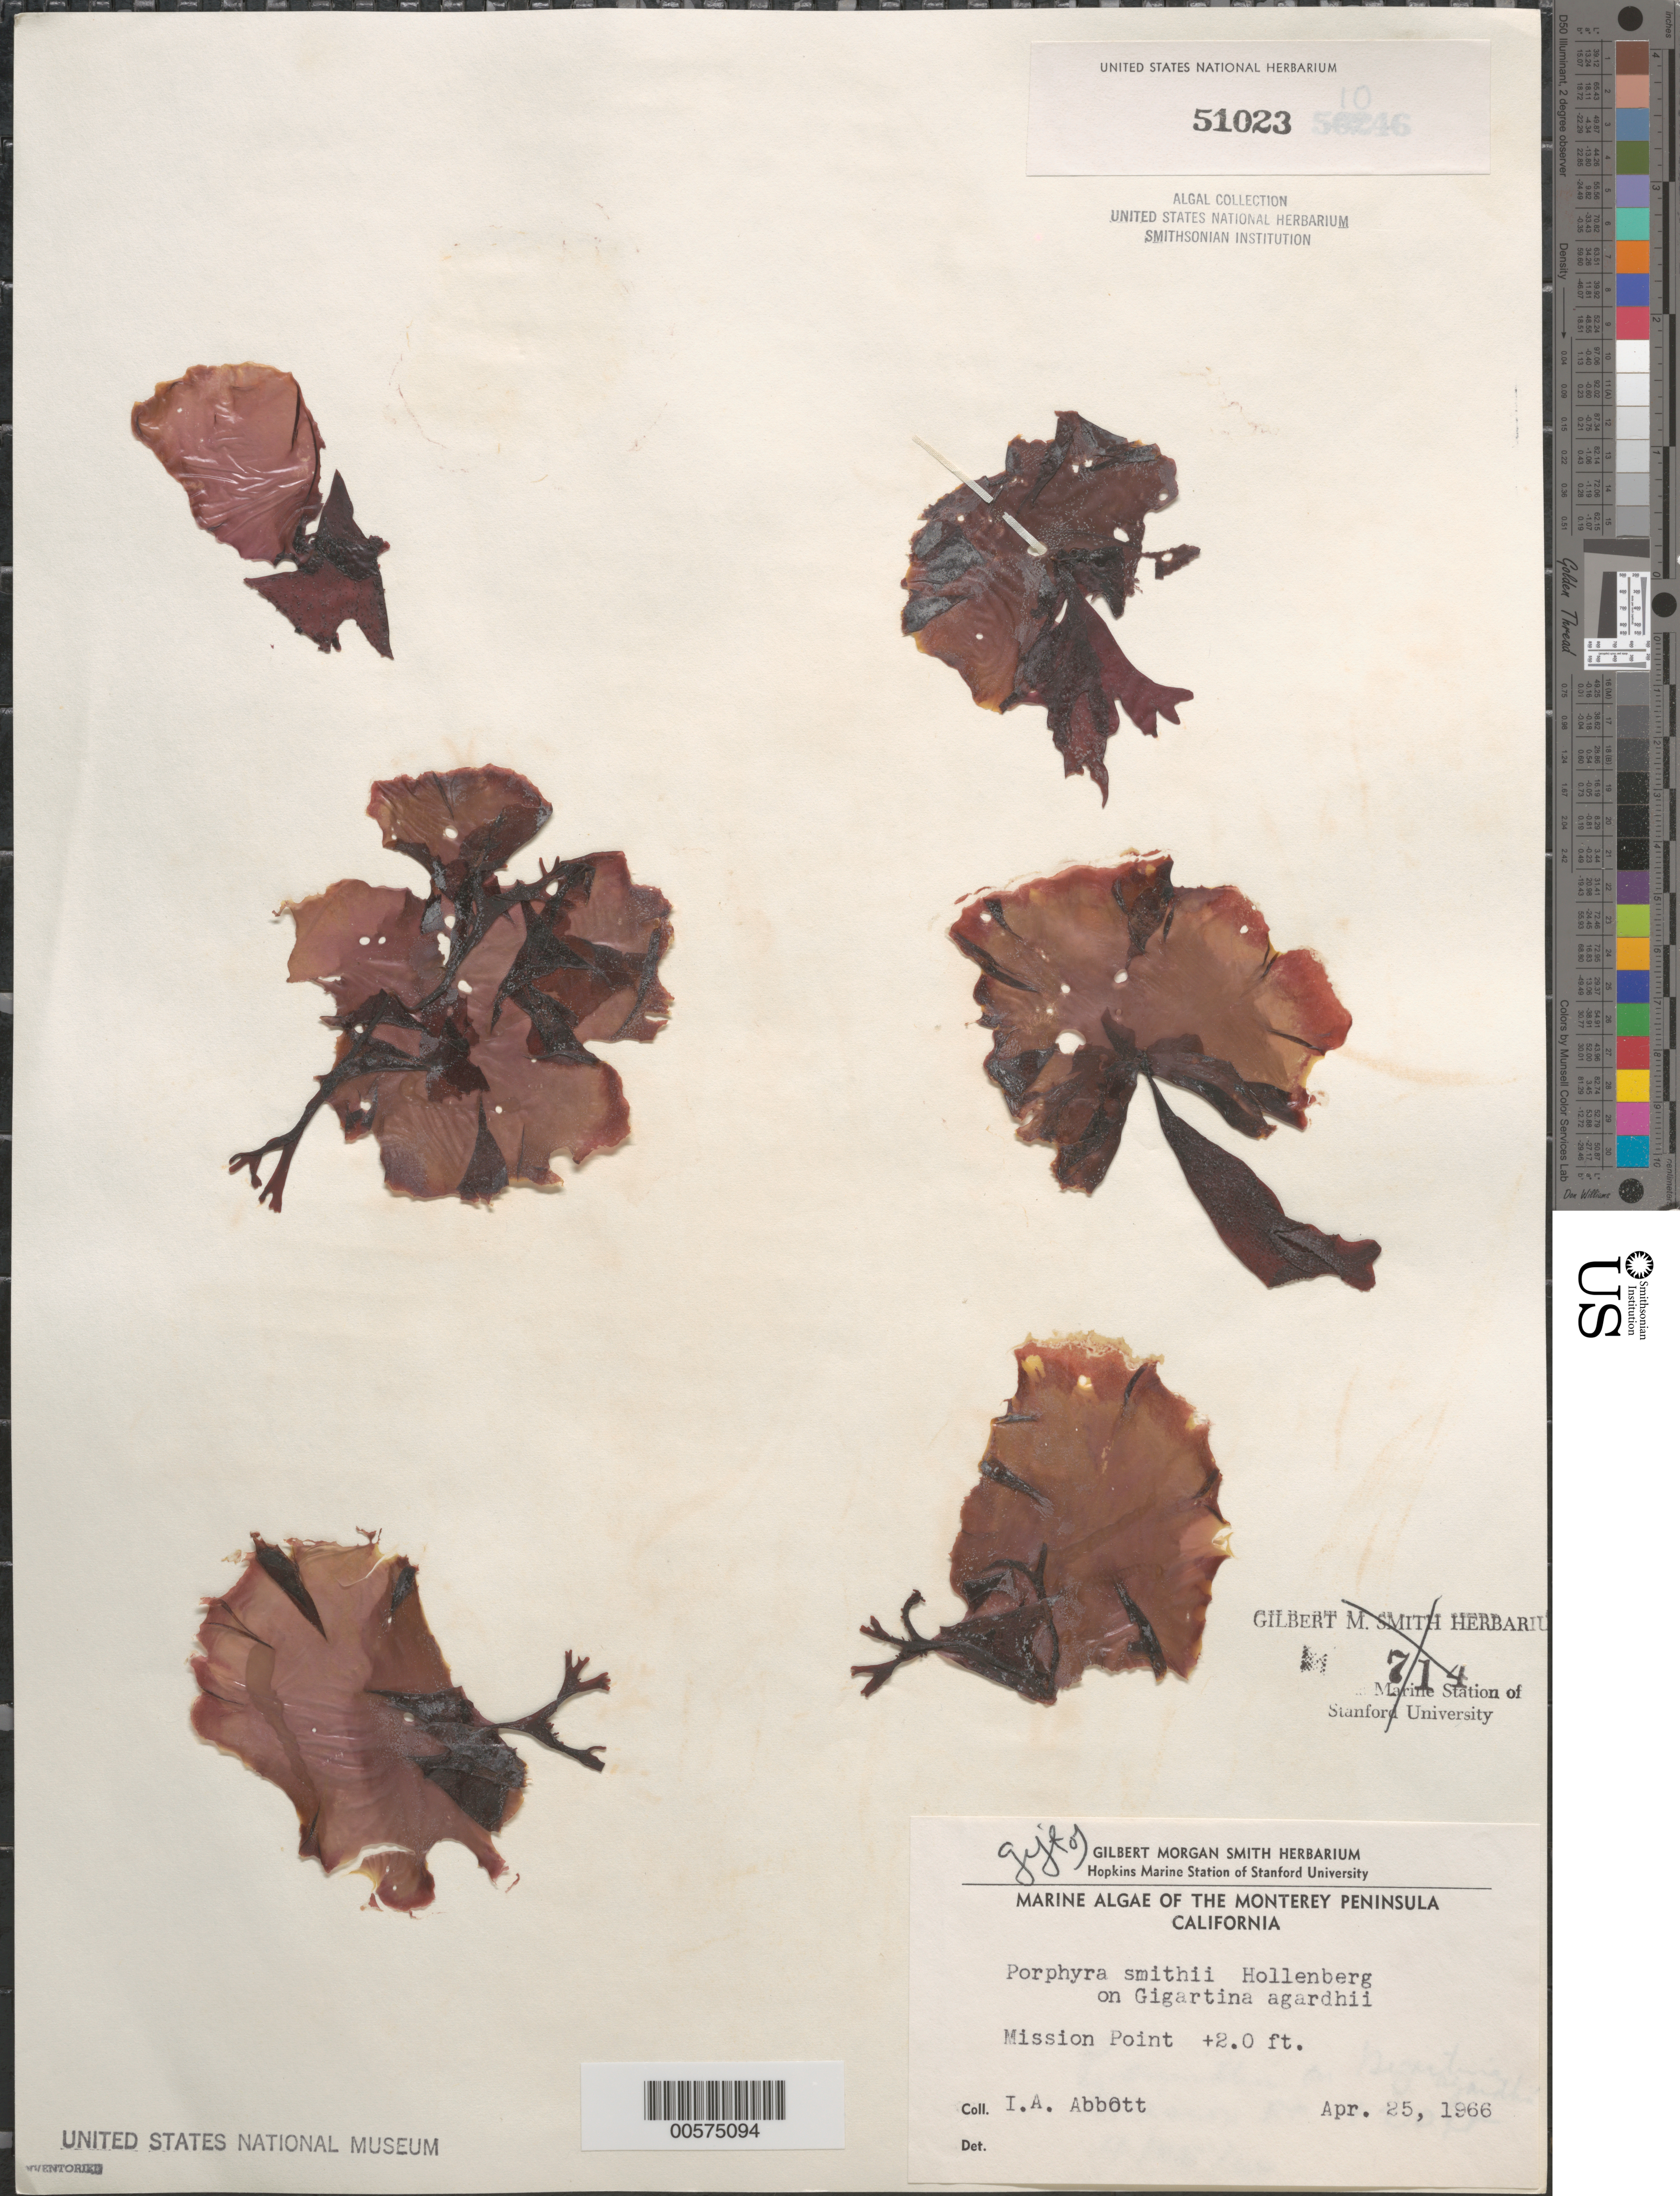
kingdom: Plantae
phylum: Rhodophyta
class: Bangiophyceae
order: Bangiales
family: Bangiaceae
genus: Pyropia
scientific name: Pyropia smithii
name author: (Hollenb. & I.A. Abbott) S.C. Lindstrom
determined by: Algae name updating Project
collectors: I. A. Abbott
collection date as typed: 25 Apr 1966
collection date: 1966-04-25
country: United States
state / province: California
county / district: Monterey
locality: Mission Point, Monterey Peninsula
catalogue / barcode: US 51023